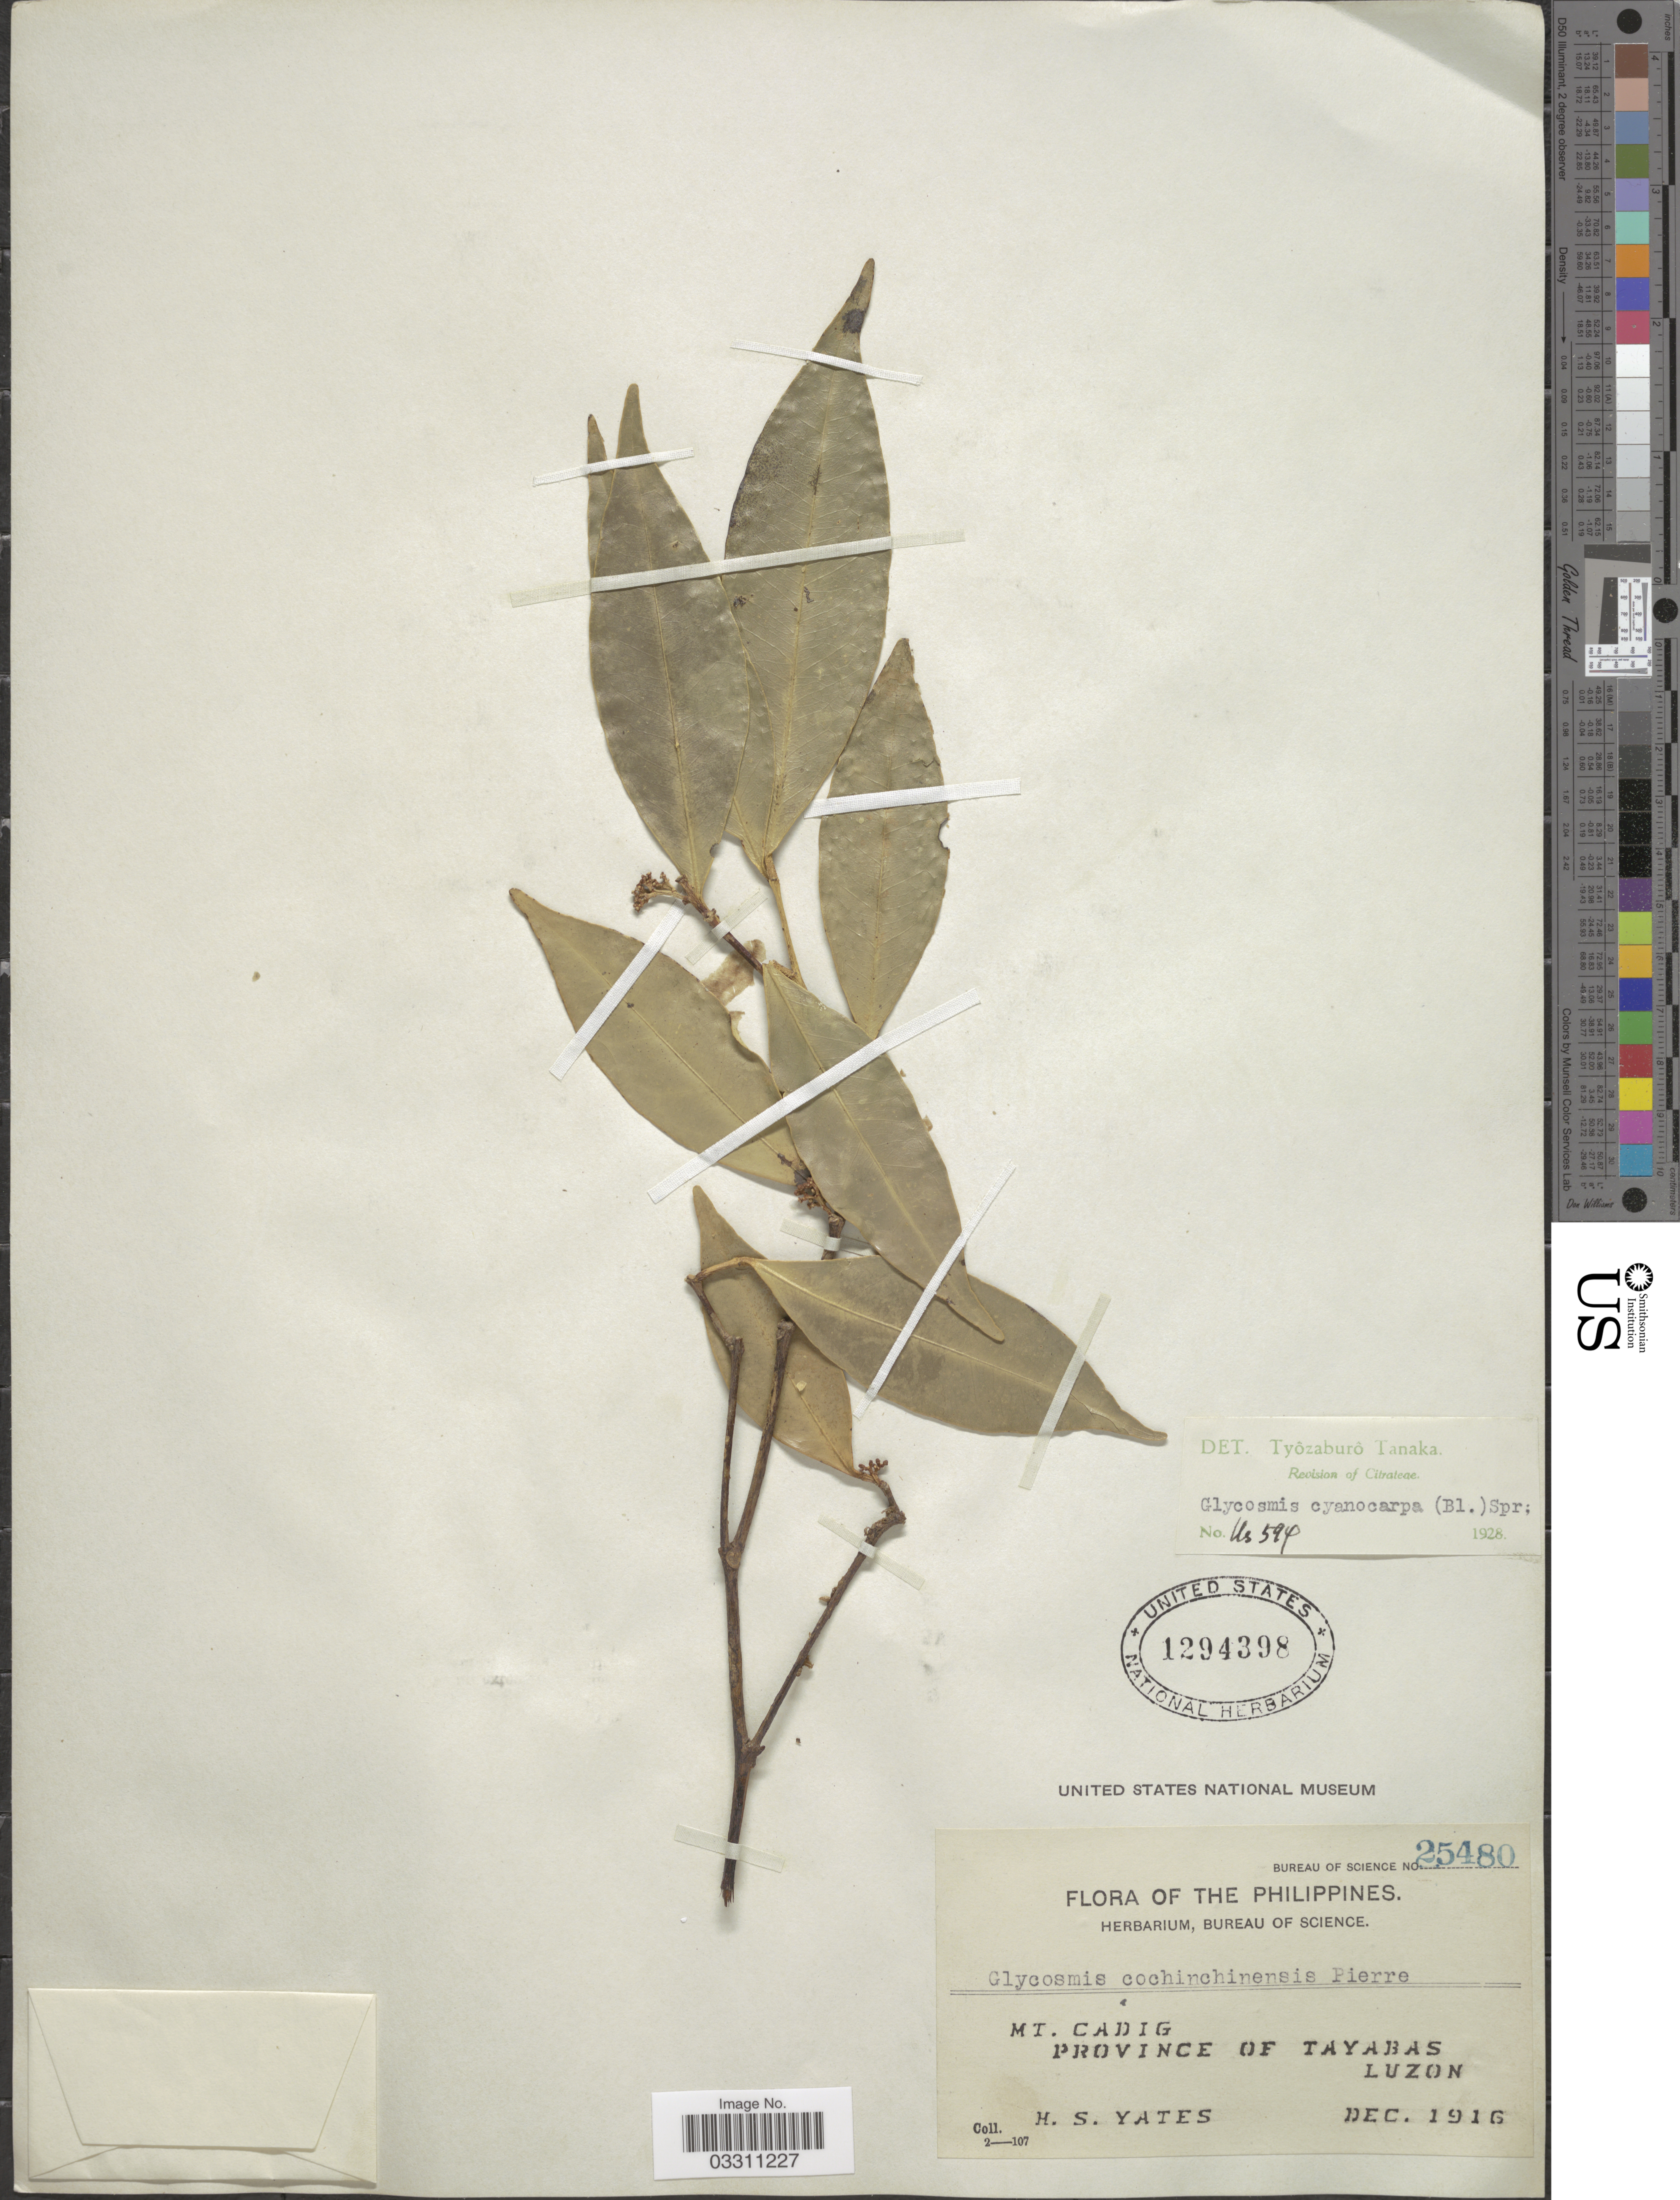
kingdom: Plantae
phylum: Tracheophyta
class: Magnoliopsida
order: Sapindales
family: Rutaceae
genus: Glycosmis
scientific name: Glycosmis cyanocarpa var. cyanocarpa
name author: (Blume) Spreng.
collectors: H. S. Yates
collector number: Bureau of Science 25480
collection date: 1916-12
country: Philippines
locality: Mt. Cadig. Province of Tayabas. Luzon.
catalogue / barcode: US 1294398